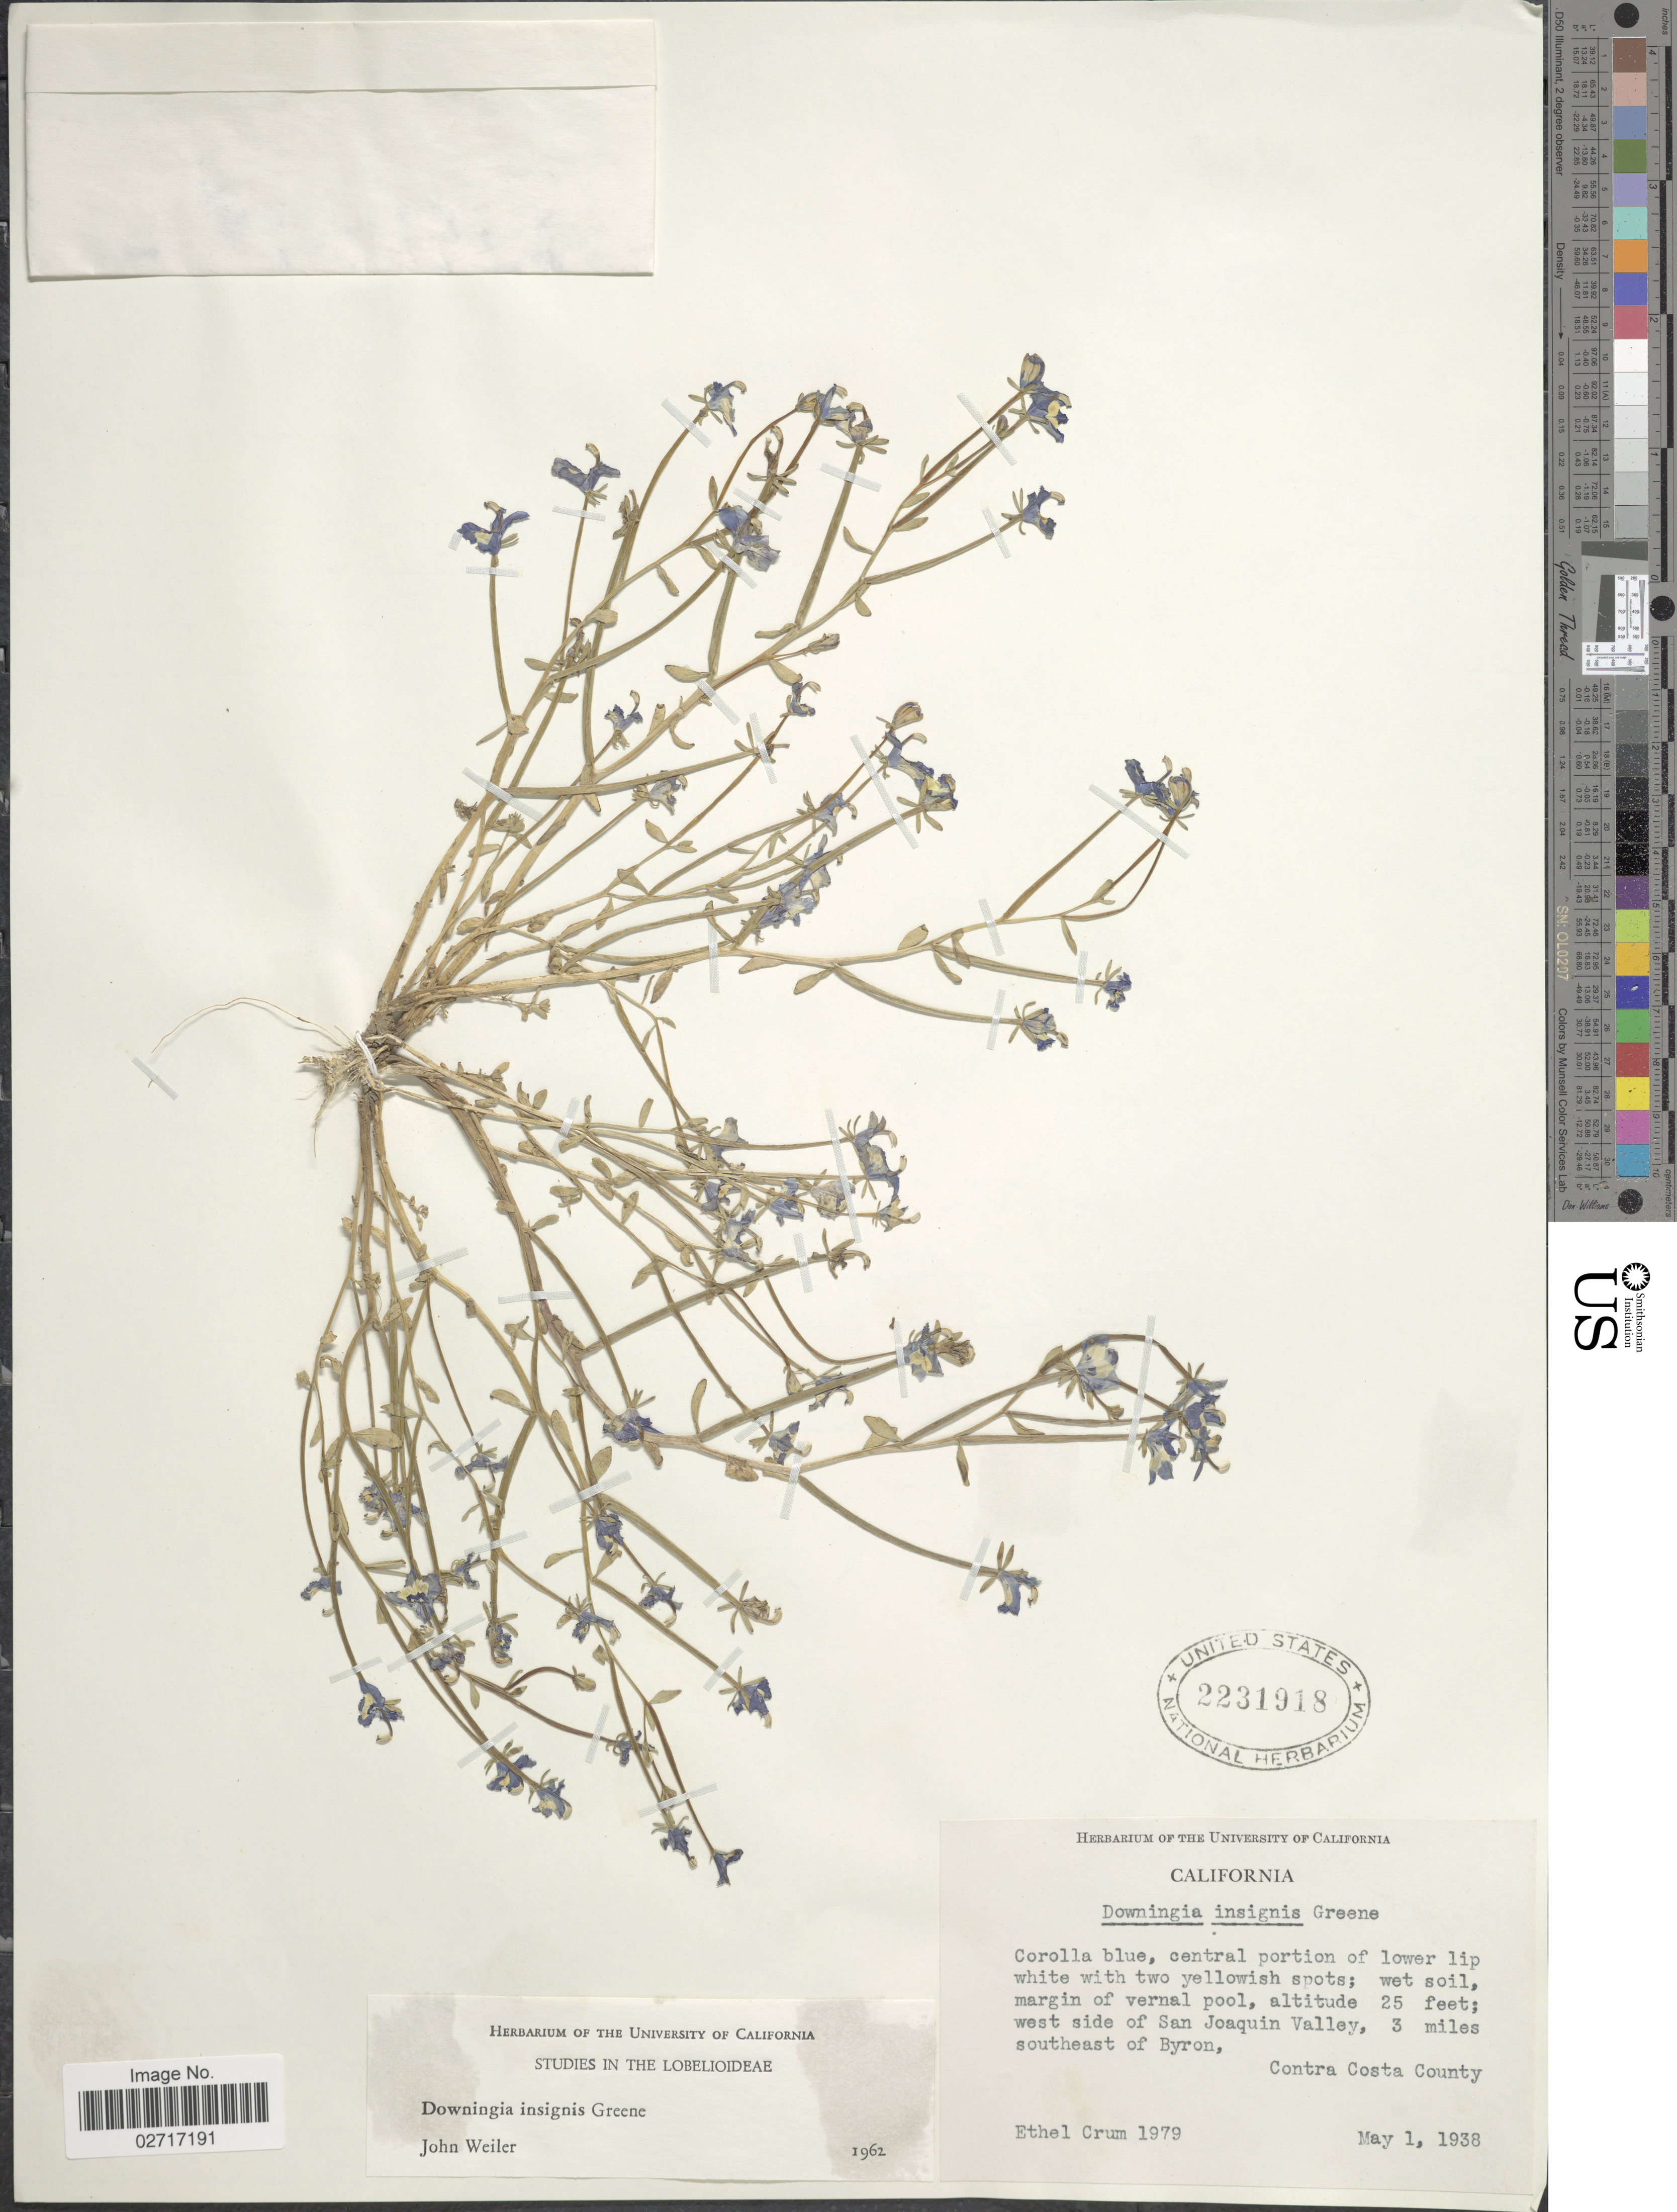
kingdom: Plantae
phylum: Tracheophyta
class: Magnoliopsida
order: Asterales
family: Campanulaceae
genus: Downingia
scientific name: Downingia insignis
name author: Greene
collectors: E. K. Crum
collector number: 1979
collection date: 1938-05-01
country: United States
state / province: California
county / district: Contra Costa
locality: West side of San Joaquin Valley, 3 miles southeast of Byron, Contra Costa County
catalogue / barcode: US 2231918